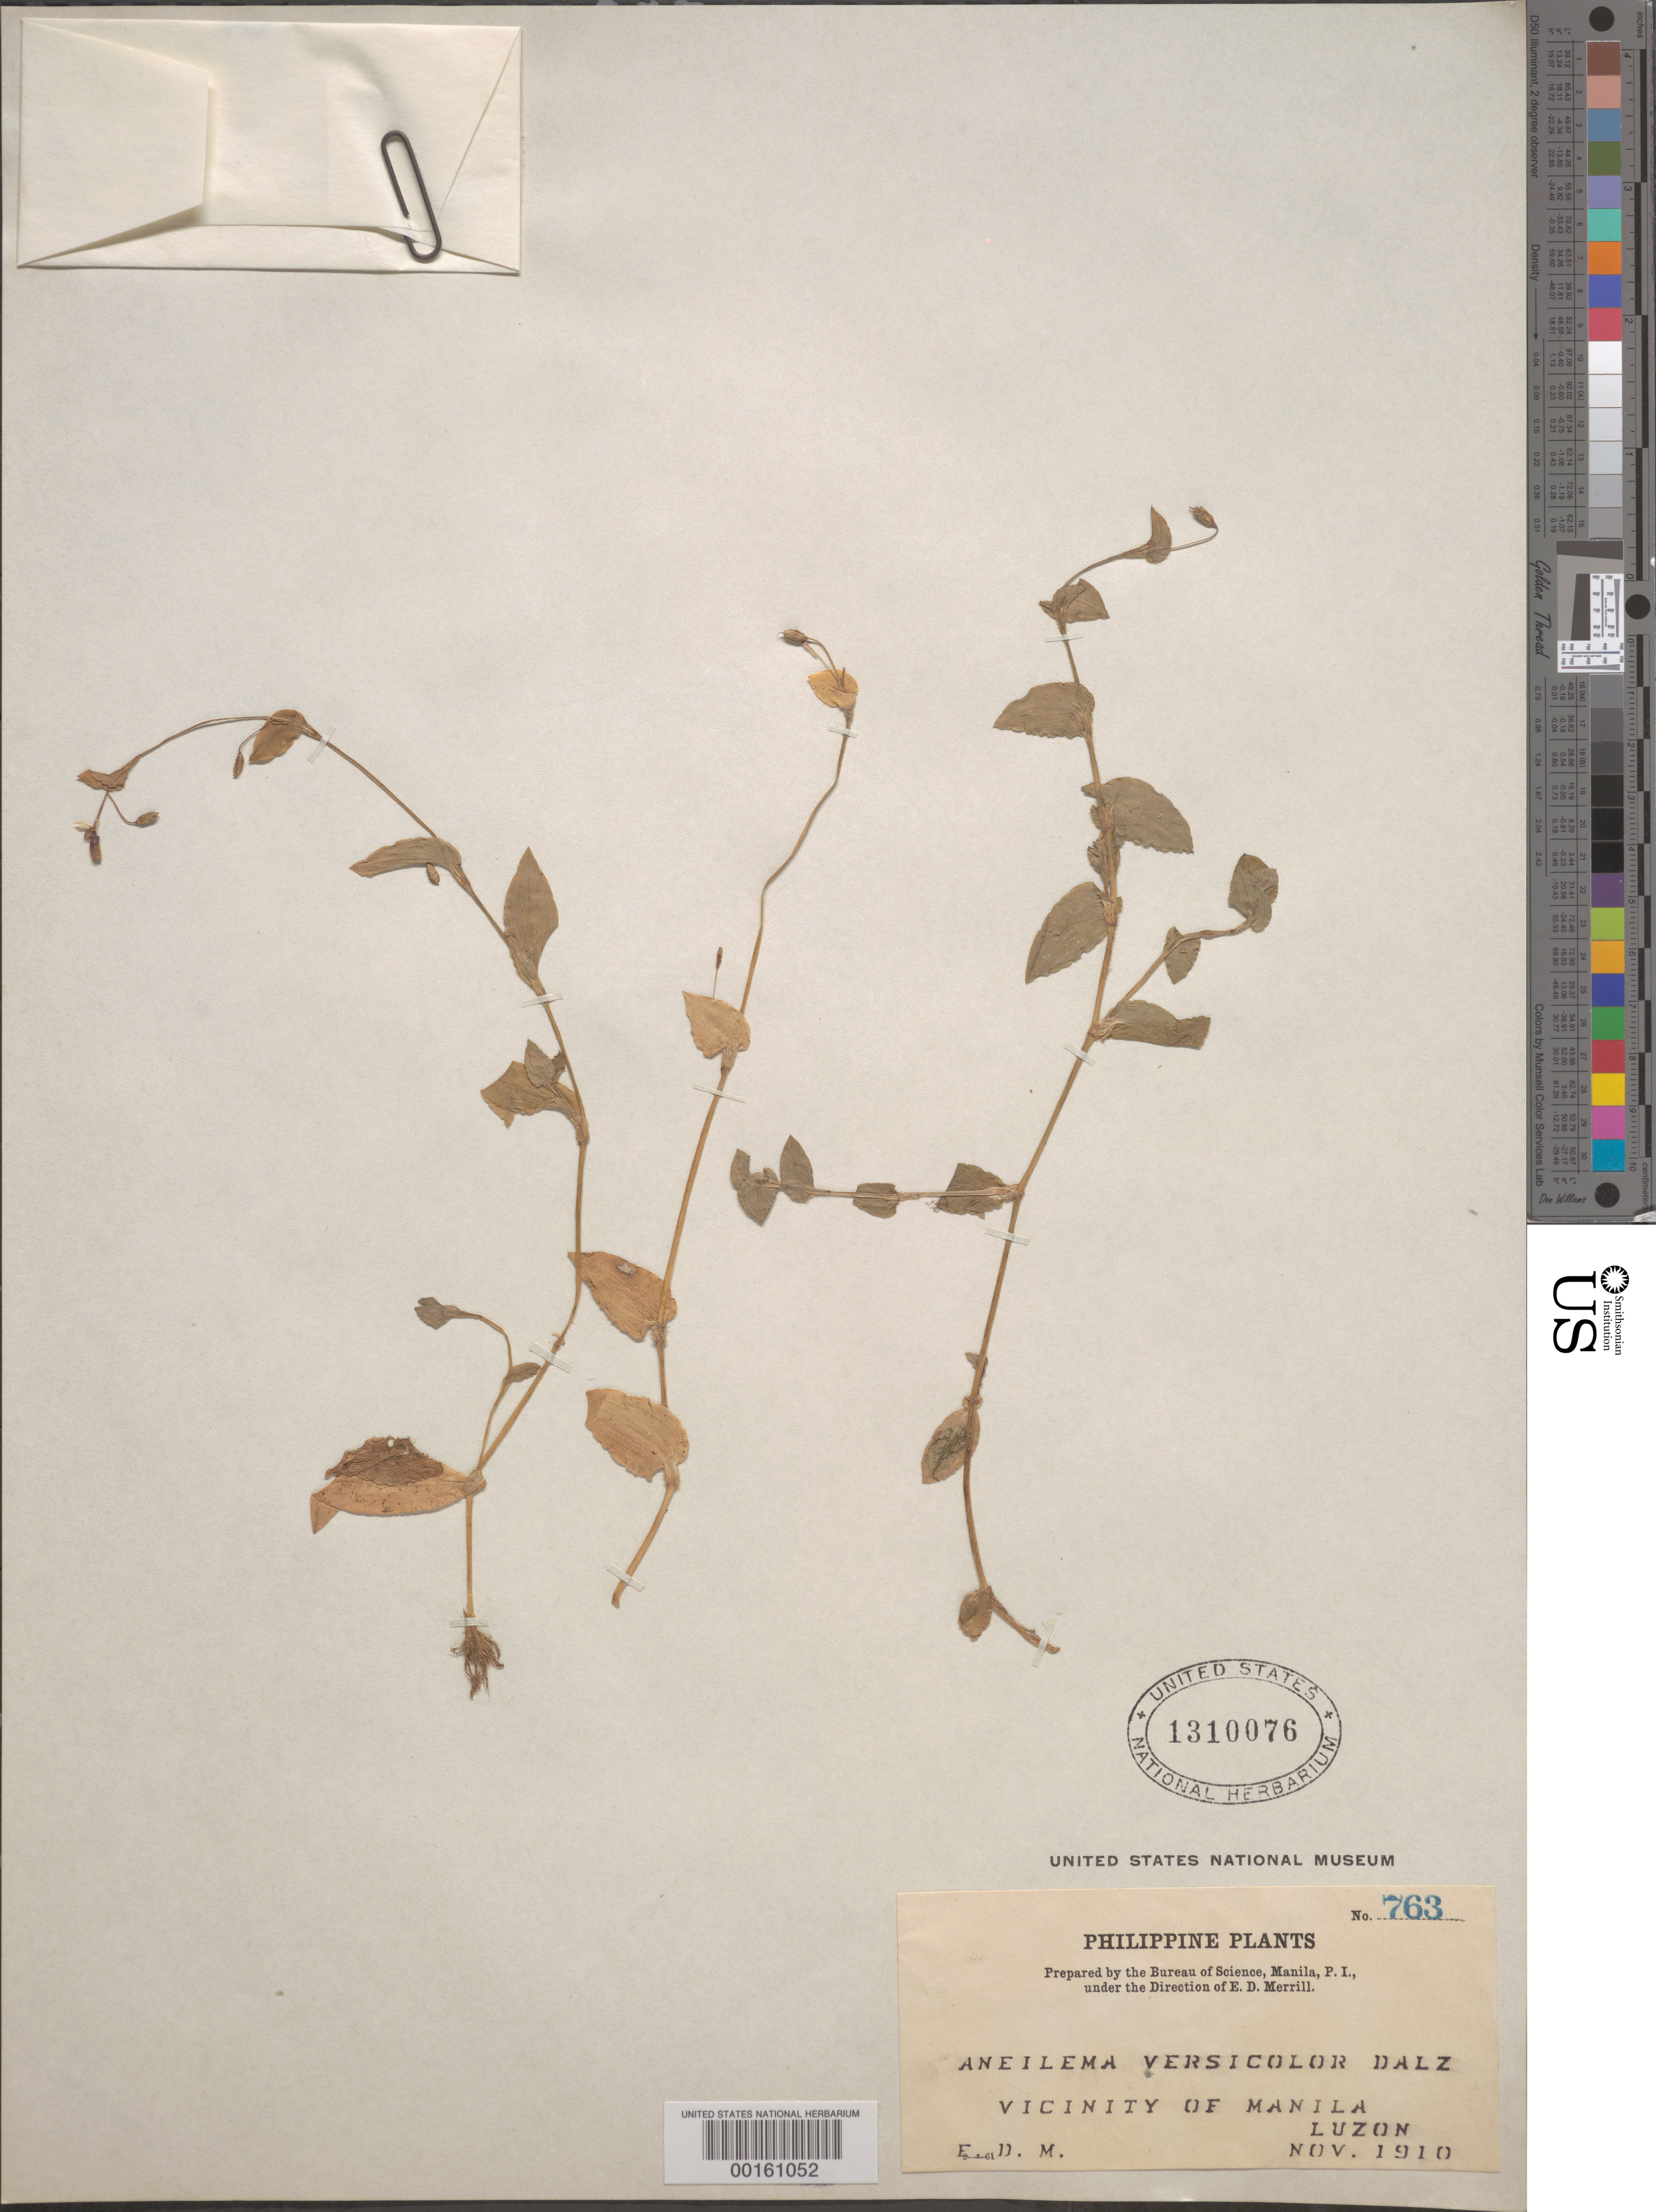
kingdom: Plantae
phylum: Tracheophyta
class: Liliopsida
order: Commelinales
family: Commelinaceae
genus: Murdannia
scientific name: Murdannia versicolor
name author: (Dalzell) G. Brückn.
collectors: E. D. Merrill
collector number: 763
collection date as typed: Nov 1910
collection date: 1910-11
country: Philippines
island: Luzon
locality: Vicinity of manila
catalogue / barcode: US 1310076